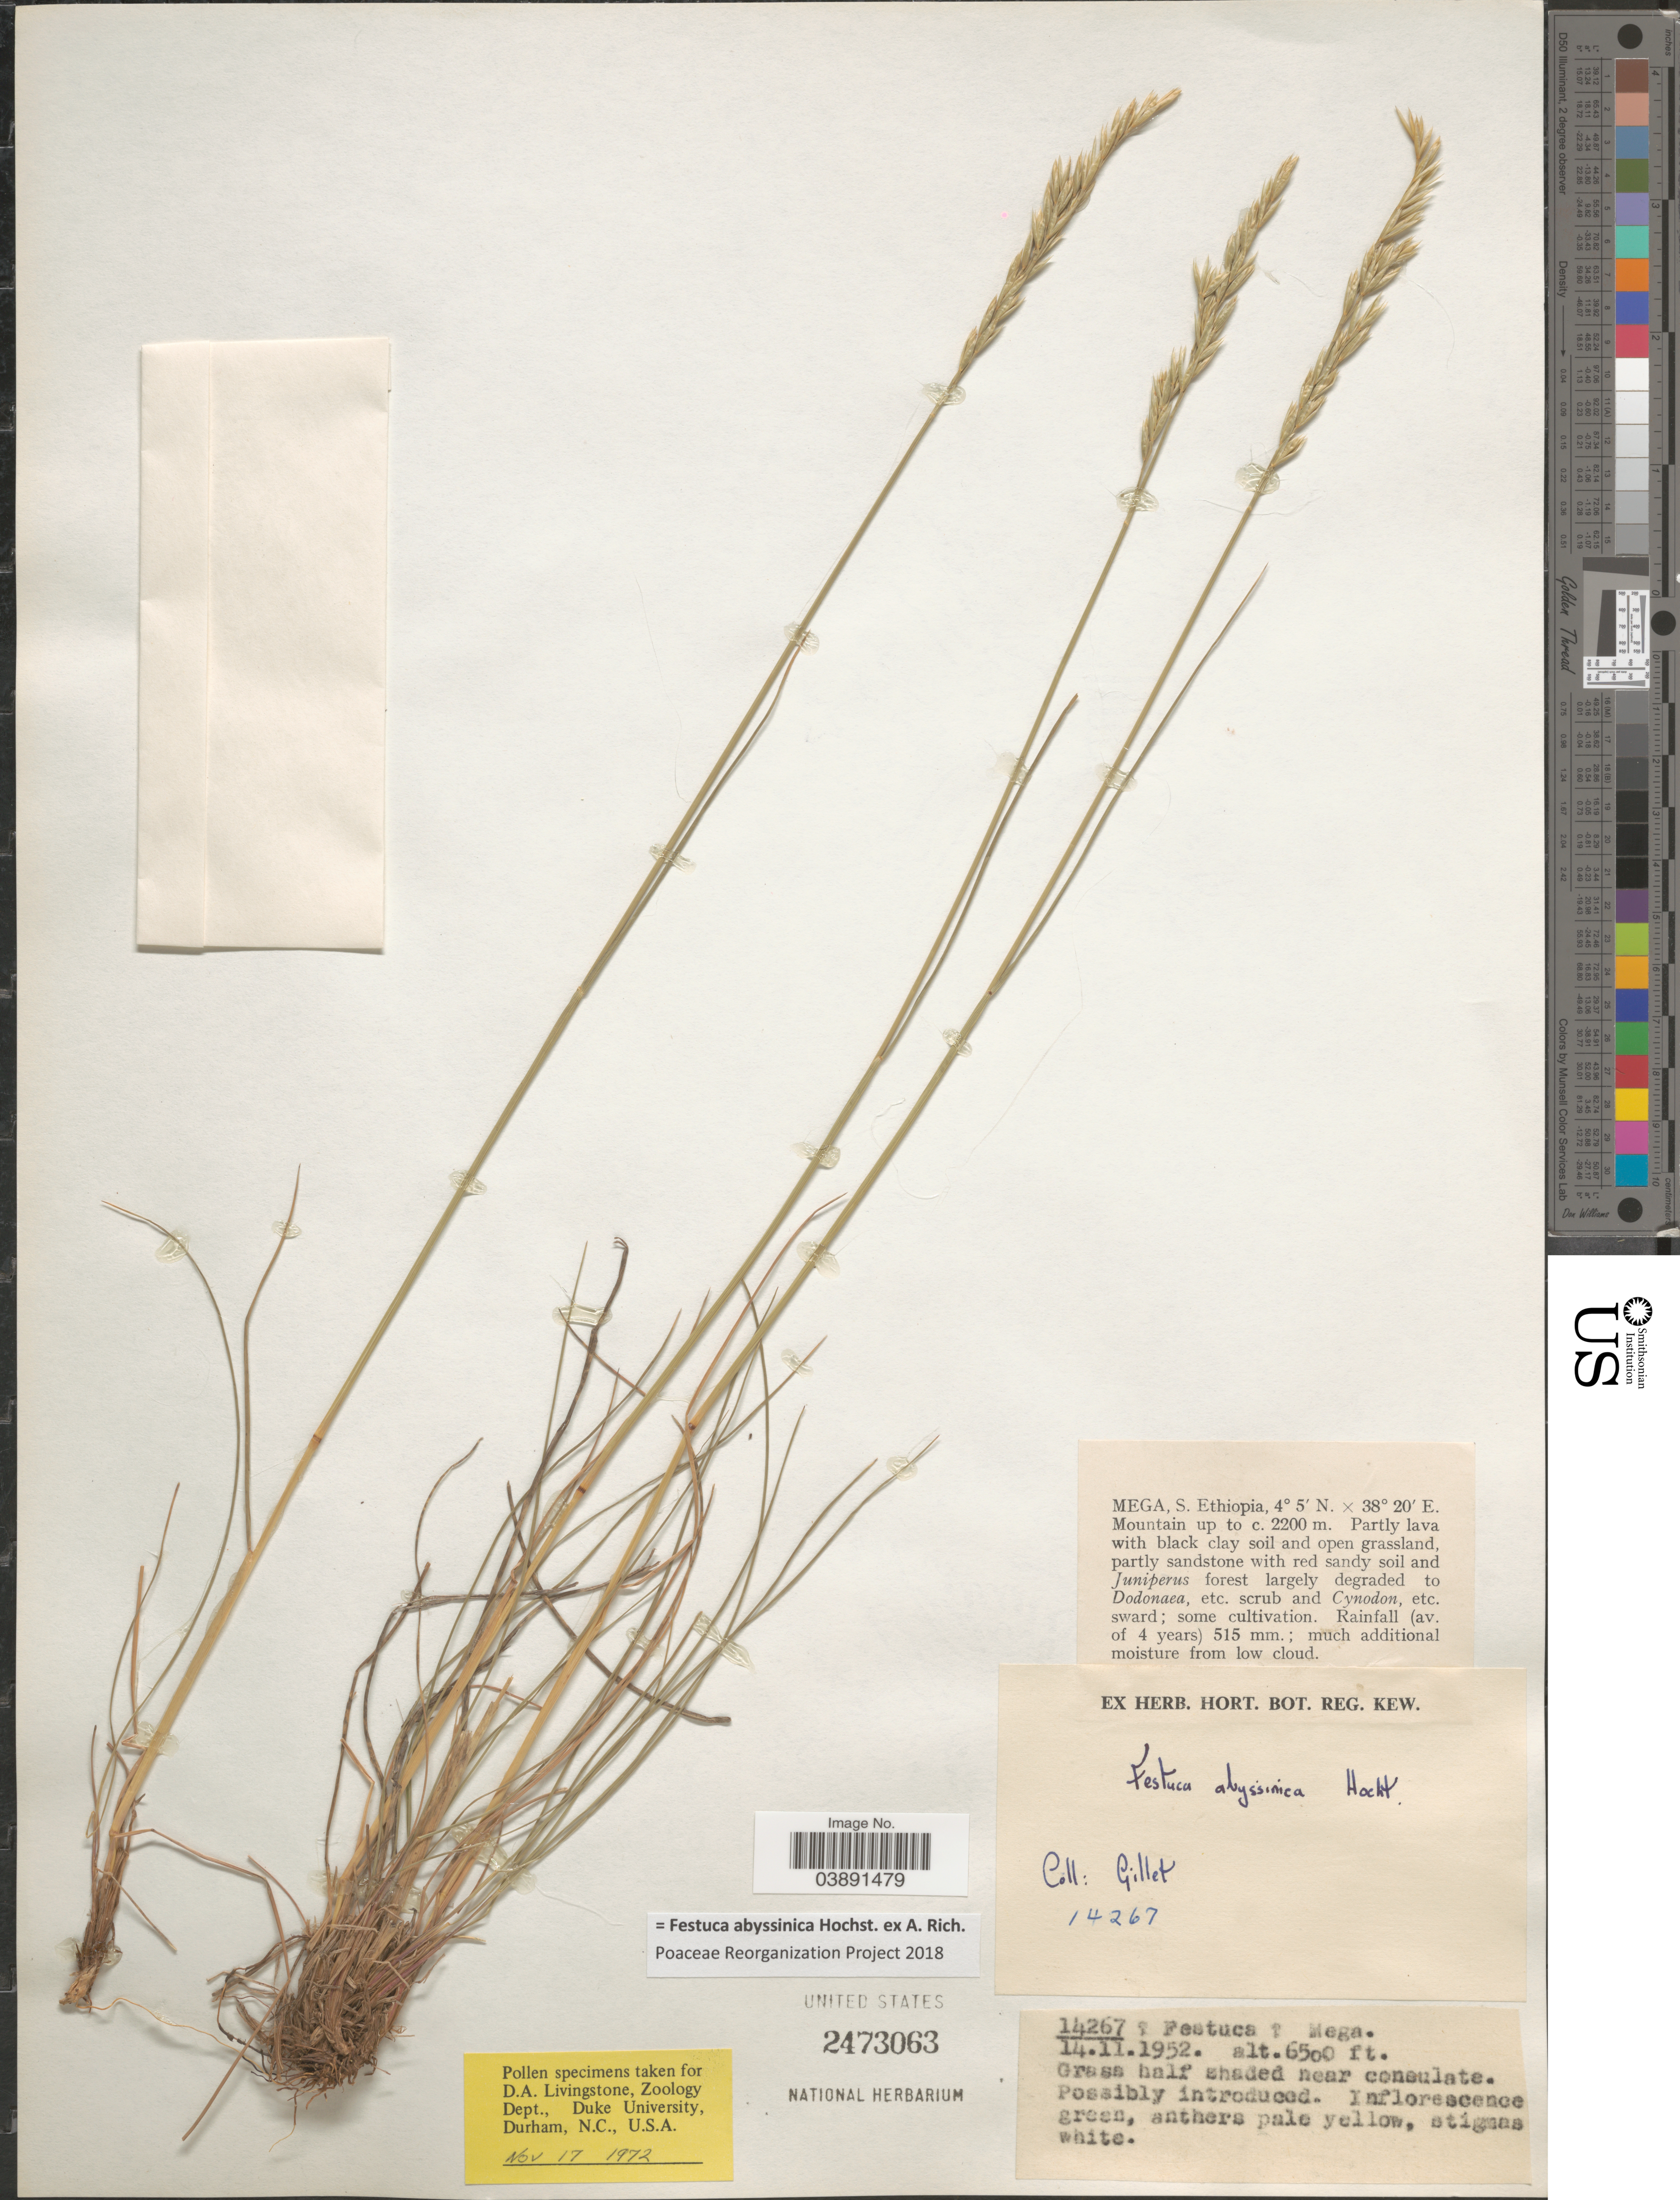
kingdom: Plantae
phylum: Tracheophyta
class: Liliopsida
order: Poales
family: Poaceae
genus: Festuca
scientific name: Festuca abyssinica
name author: Hochst. ex A. Rich.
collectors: Gillett, --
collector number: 14267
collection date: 1952-11-14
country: Ethiopia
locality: Mega, S. Ethiopia.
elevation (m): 2200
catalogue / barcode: US 2473063